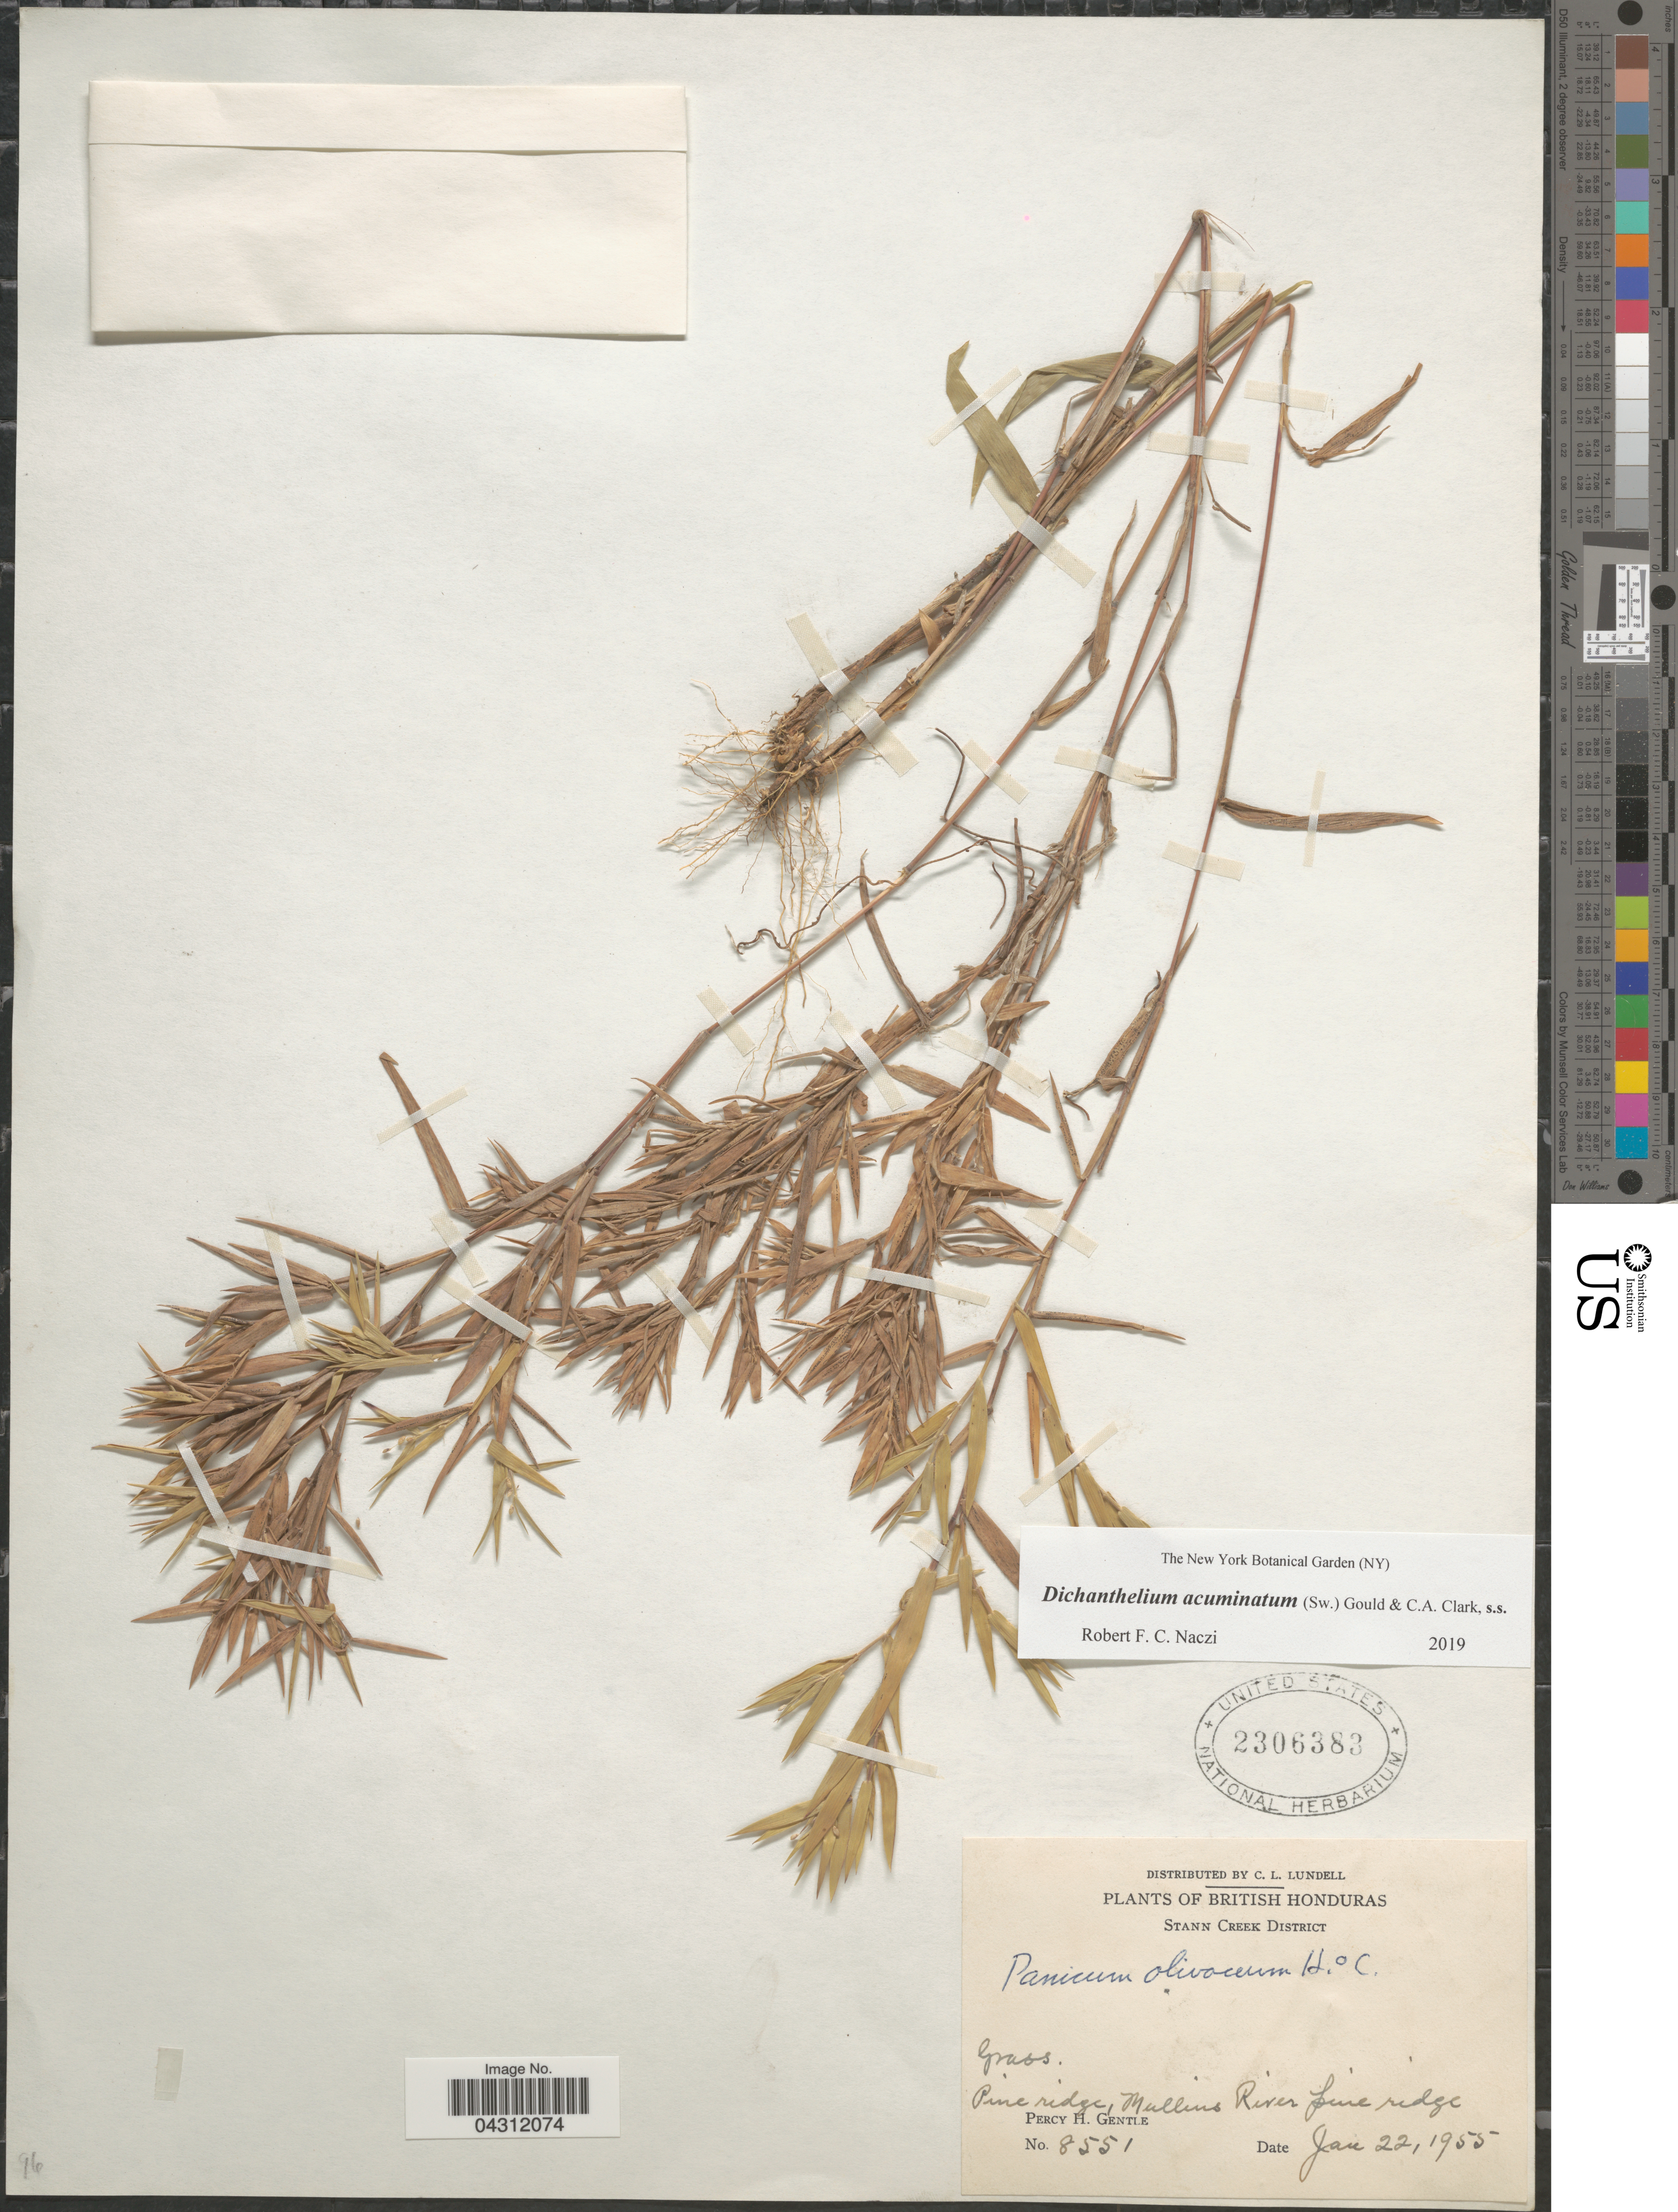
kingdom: Plantae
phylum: Tracheophyta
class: Liliopsida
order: Poales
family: Poaceae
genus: Dichanthelium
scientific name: Dichanthelium acuminatum var. acuminatum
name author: (Sw.) Gould & C.A. Clark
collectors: P. H. Gentle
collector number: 8551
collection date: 1955-01-22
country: Belize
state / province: Stann Creek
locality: British Honduras. Stann Creek District. Pine ridge, Mullins River pine ridge.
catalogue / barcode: US 2306383